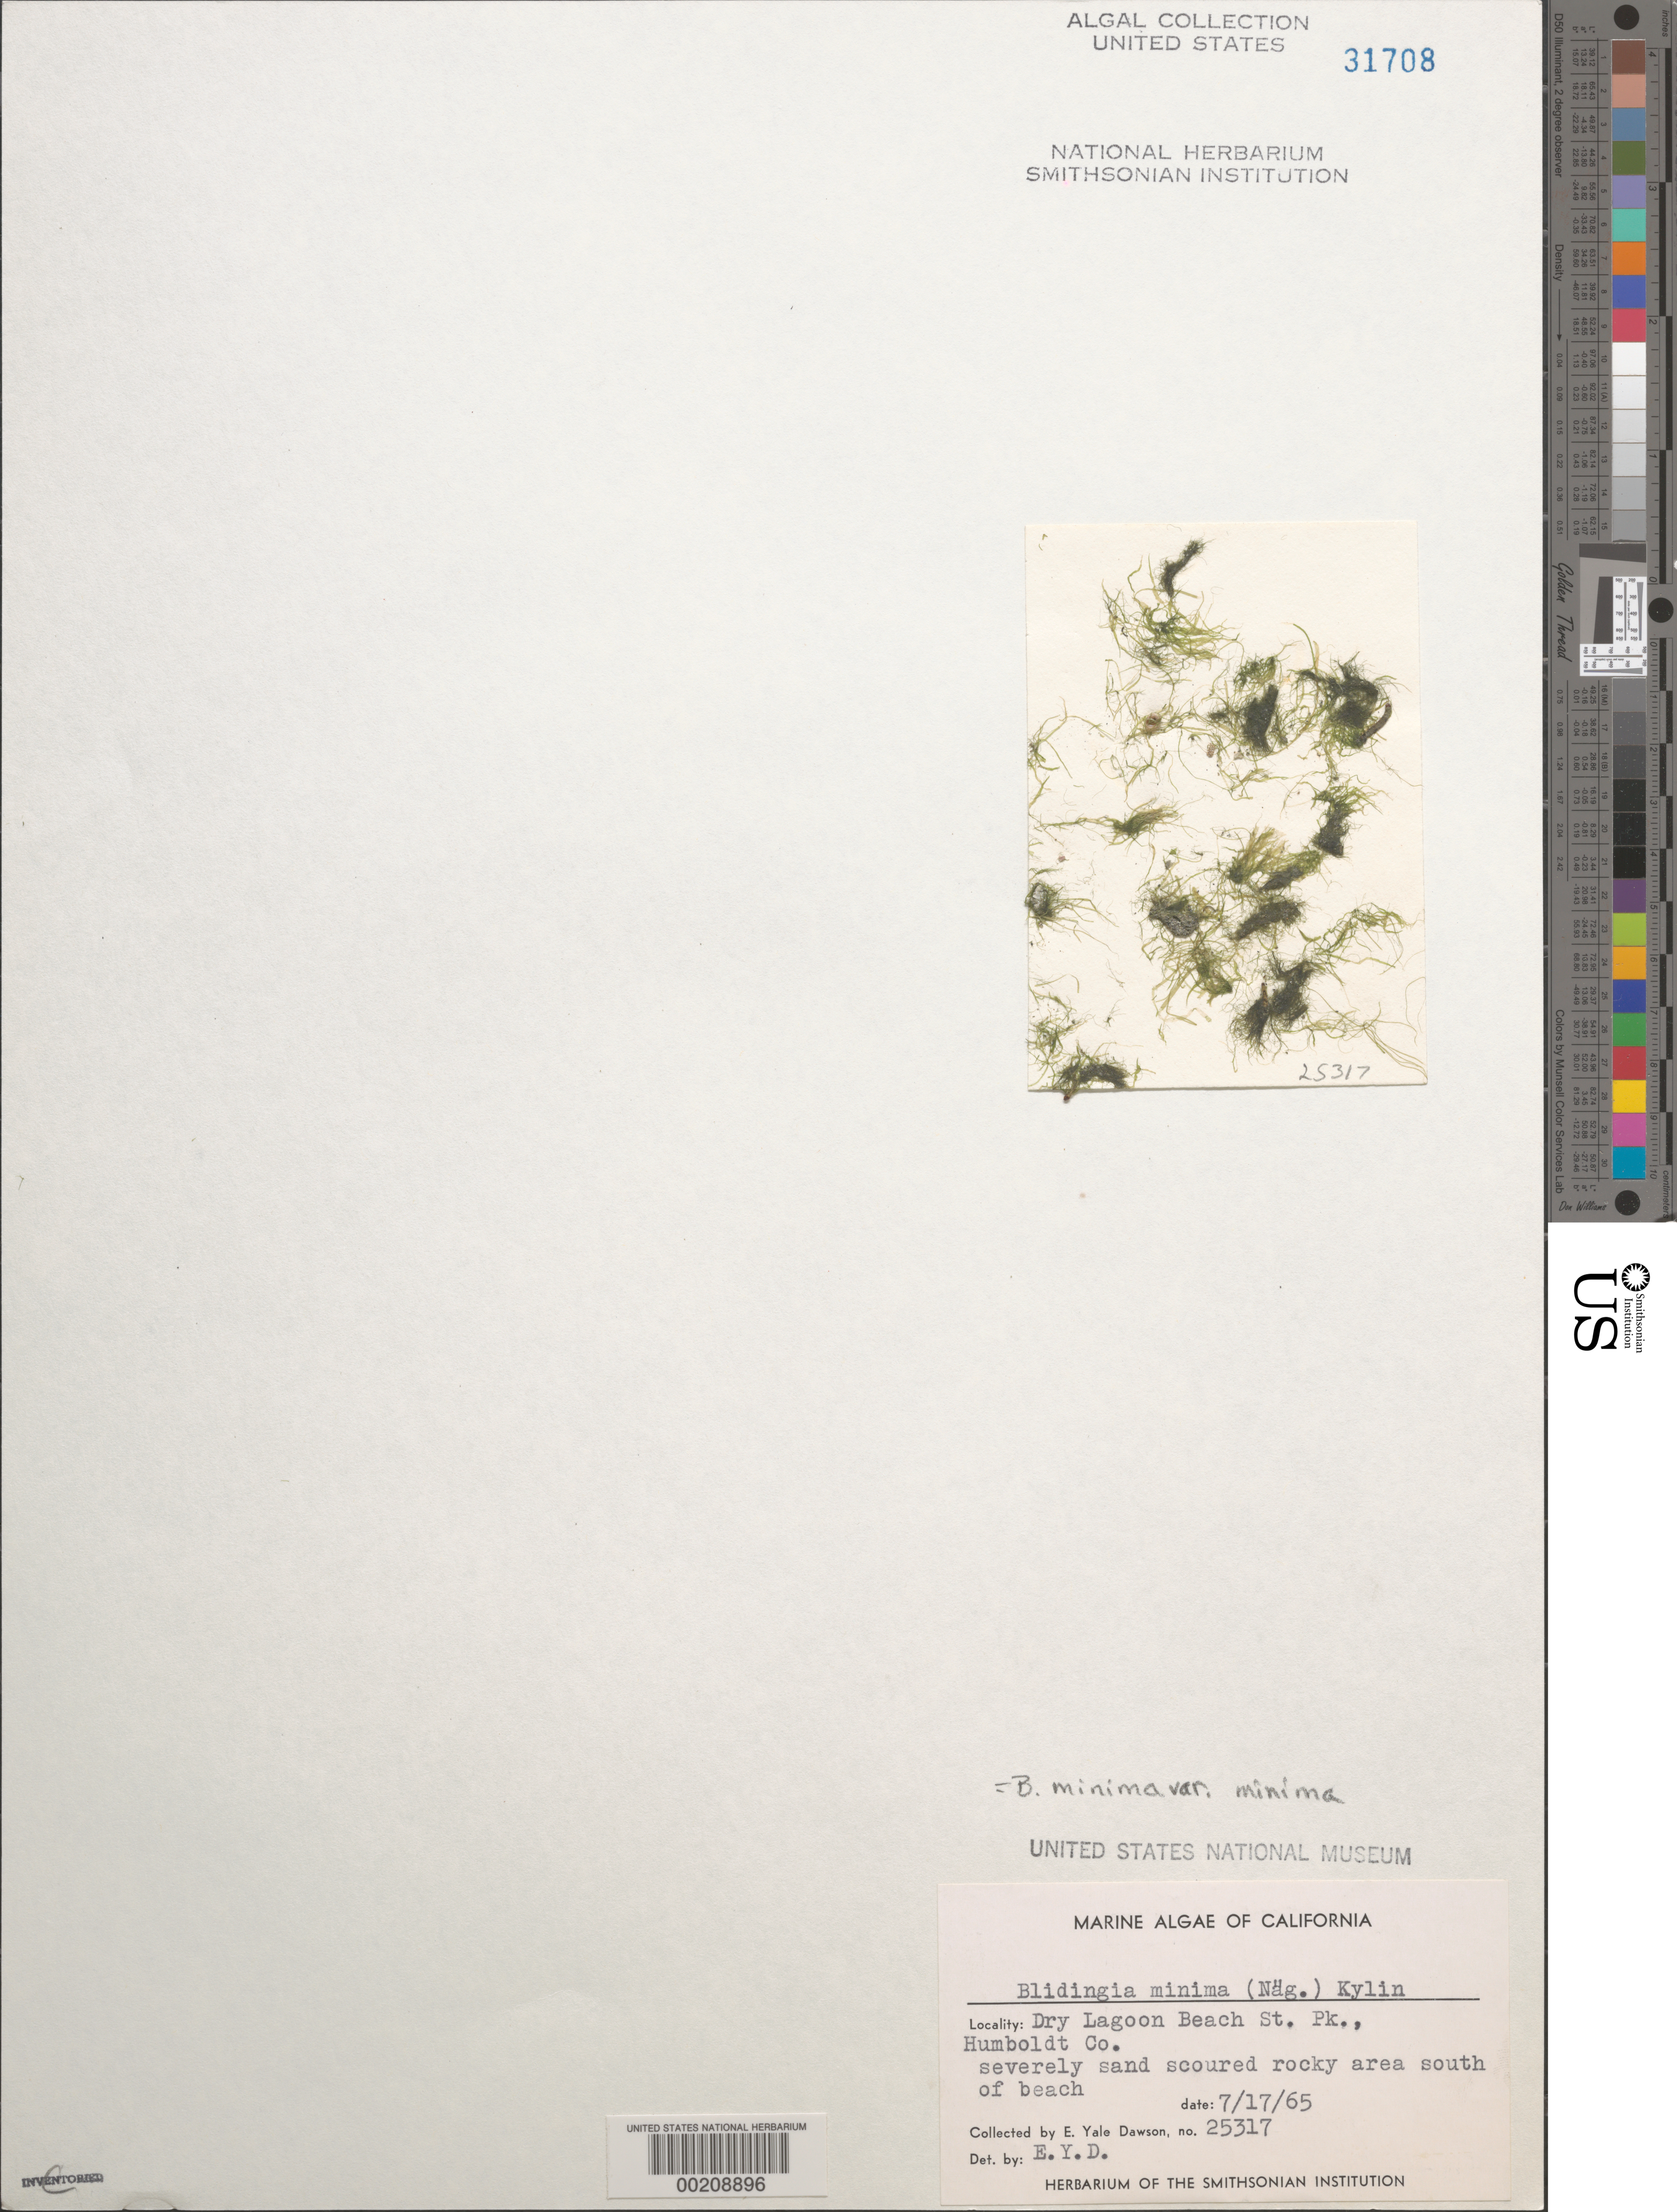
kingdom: Plantae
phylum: Chlorophyta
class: Ulvophyceae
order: Ulvales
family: Kornmanniaceae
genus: Blidingia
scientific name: Blidingia minima var. minima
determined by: Dawson, E. Y.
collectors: E. Y. Dawson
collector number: EYD 25317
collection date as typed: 17 Jul 1965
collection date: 1965-07-17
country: United States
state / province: California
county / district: Humboldt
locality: Dry Lagoon Beach State Park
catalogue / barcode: US 31708